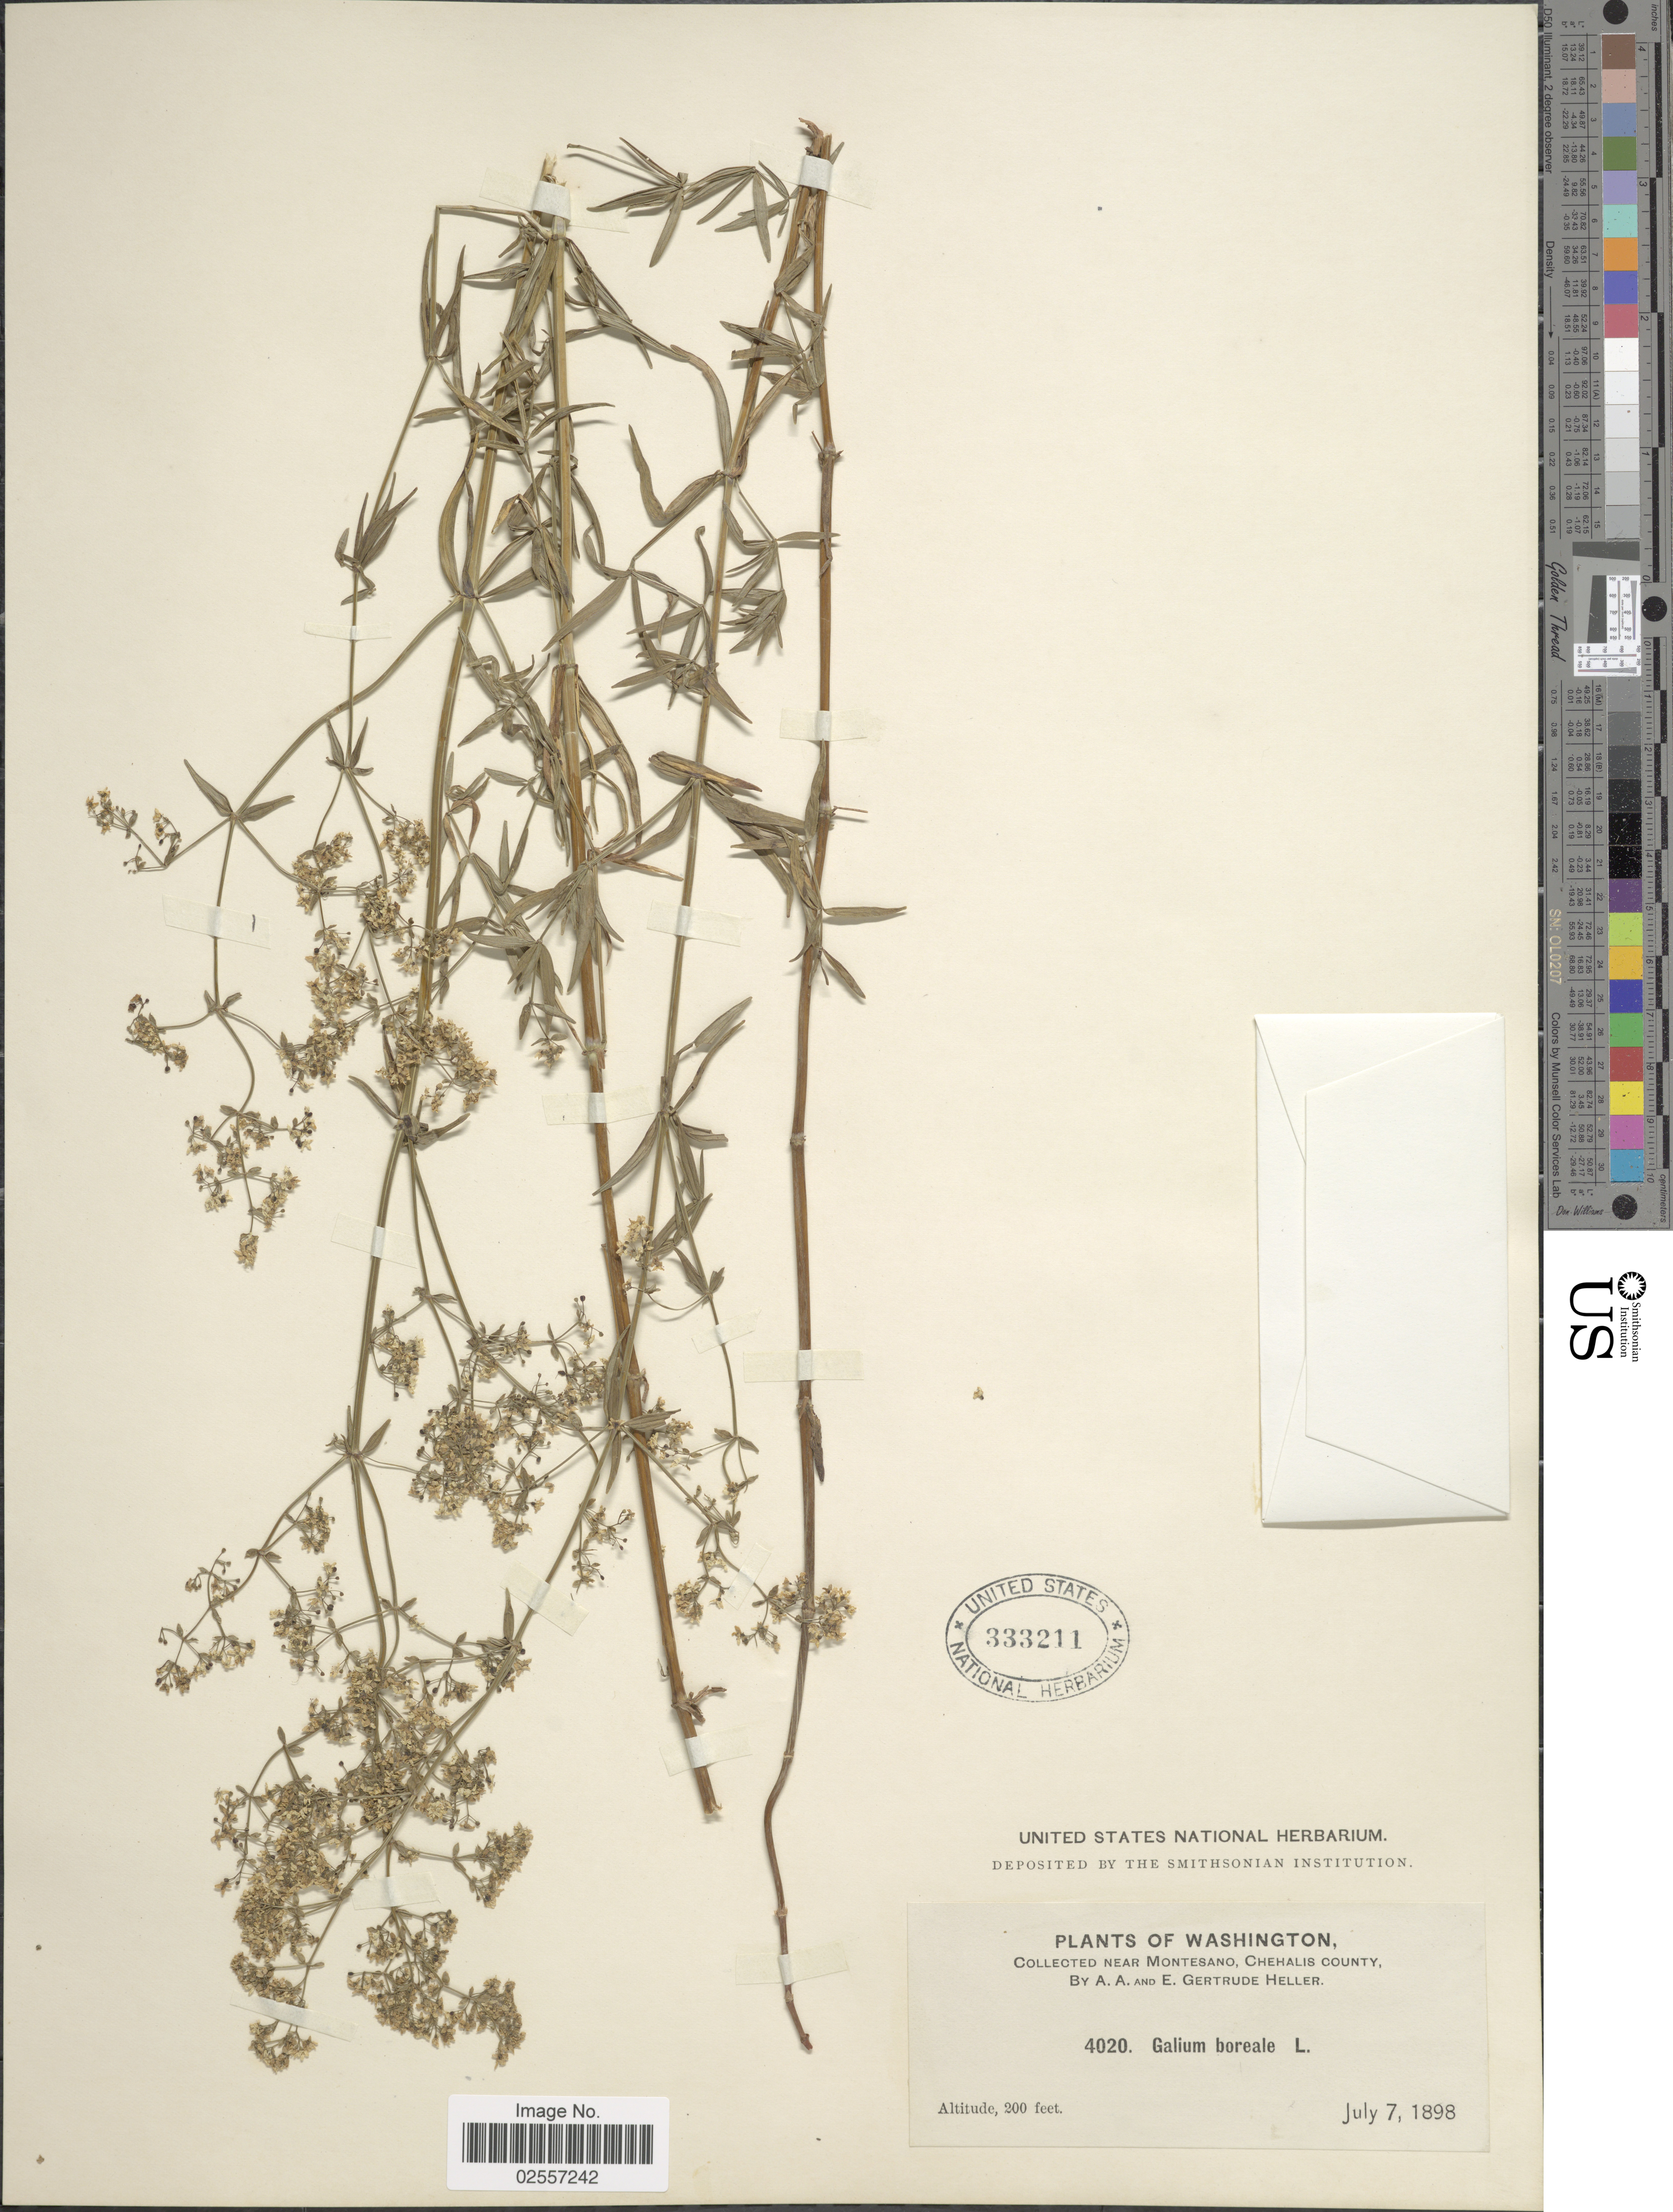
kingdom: Plantae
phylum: Tracheophyta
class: Magnoliopsida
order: Gentianales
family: Rubiaceae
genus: Galium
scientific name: Galium boreale L.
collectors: A. A. Heller & E. Gertrude Heller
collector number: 4020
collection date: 1898-07-07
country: United States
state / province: Washington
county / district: Grays Harbor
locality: Near Montesano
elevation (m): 61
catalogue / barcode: US 333211